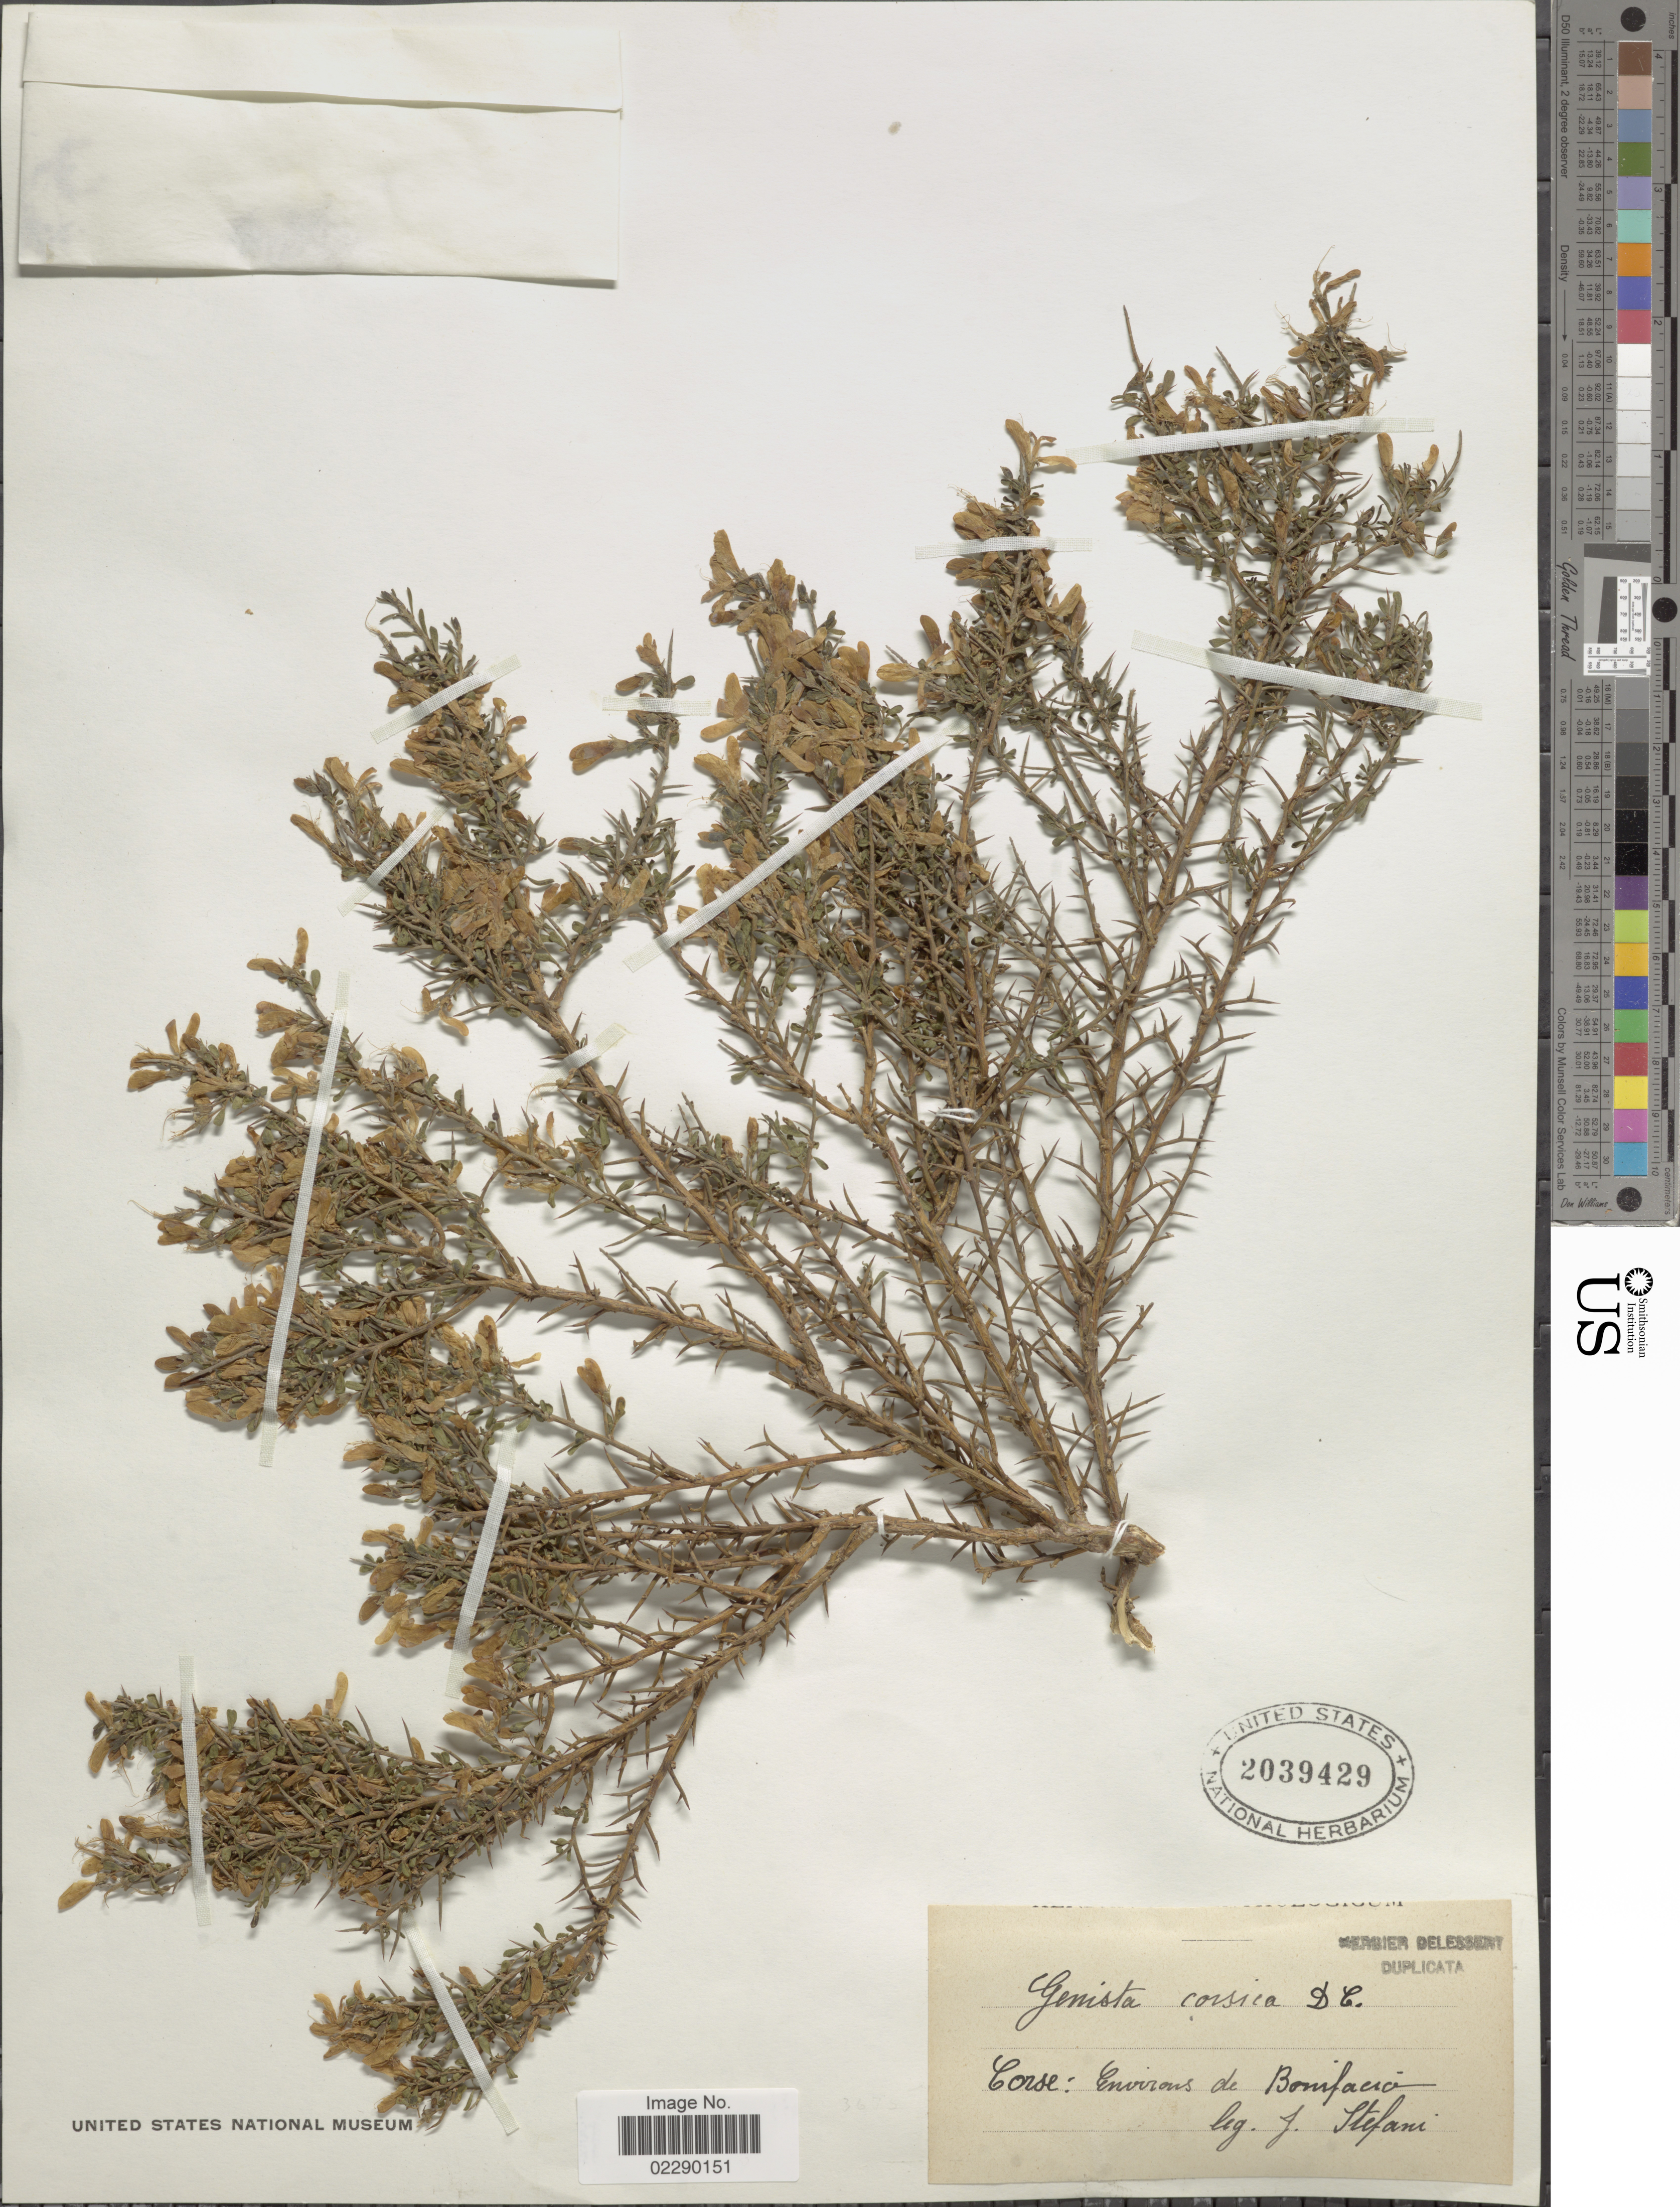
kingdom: Plantae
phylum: Tracheophyta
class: Magnoliopsida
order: Fabales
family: Fabaceae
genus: Genista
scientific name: Genista corsica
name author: (Loisel.) DC.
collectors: J. Stefani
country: France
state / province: Corsica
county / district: Corse-du-Sud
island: Corse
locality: Corse: Environs de Bonifacio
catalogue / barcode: US 2039429